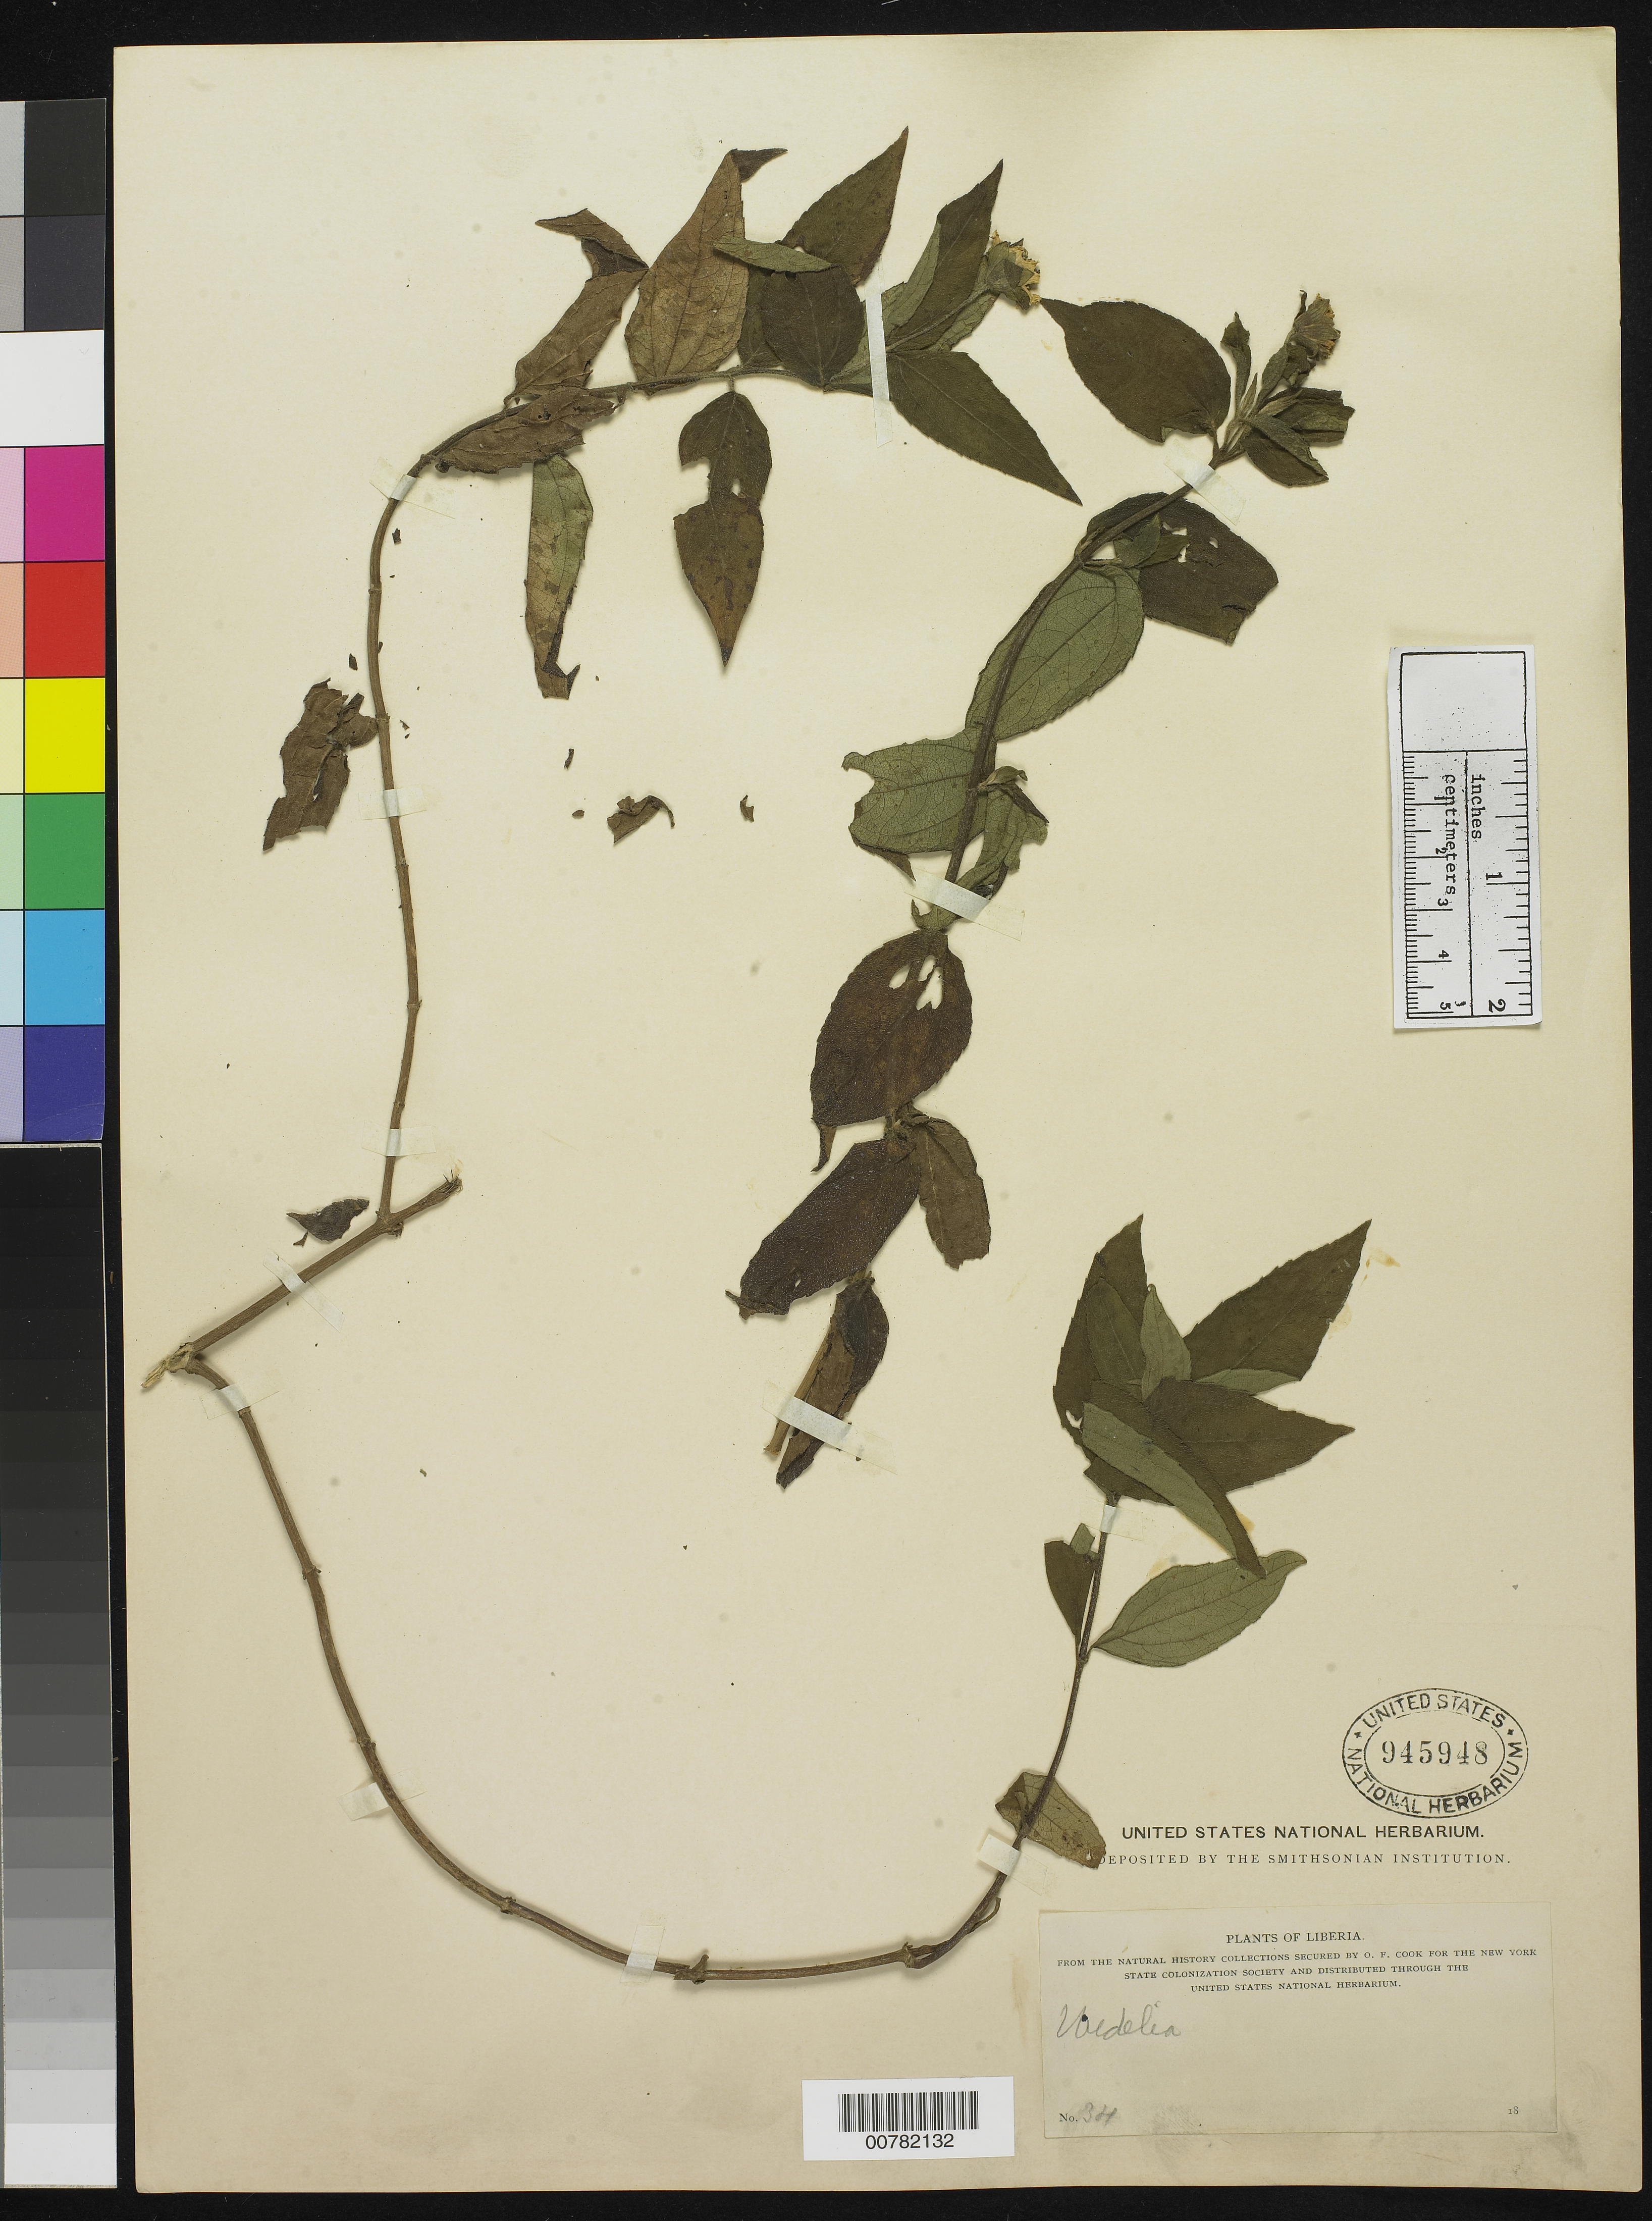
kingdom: Plantae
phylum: Tracheophyta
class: Magnoliopsida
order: Asterales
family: Asteraceae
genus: Wedelia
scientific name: Wedelia sp.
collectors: O. F. Cook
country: Liberia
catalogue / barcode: US 945948